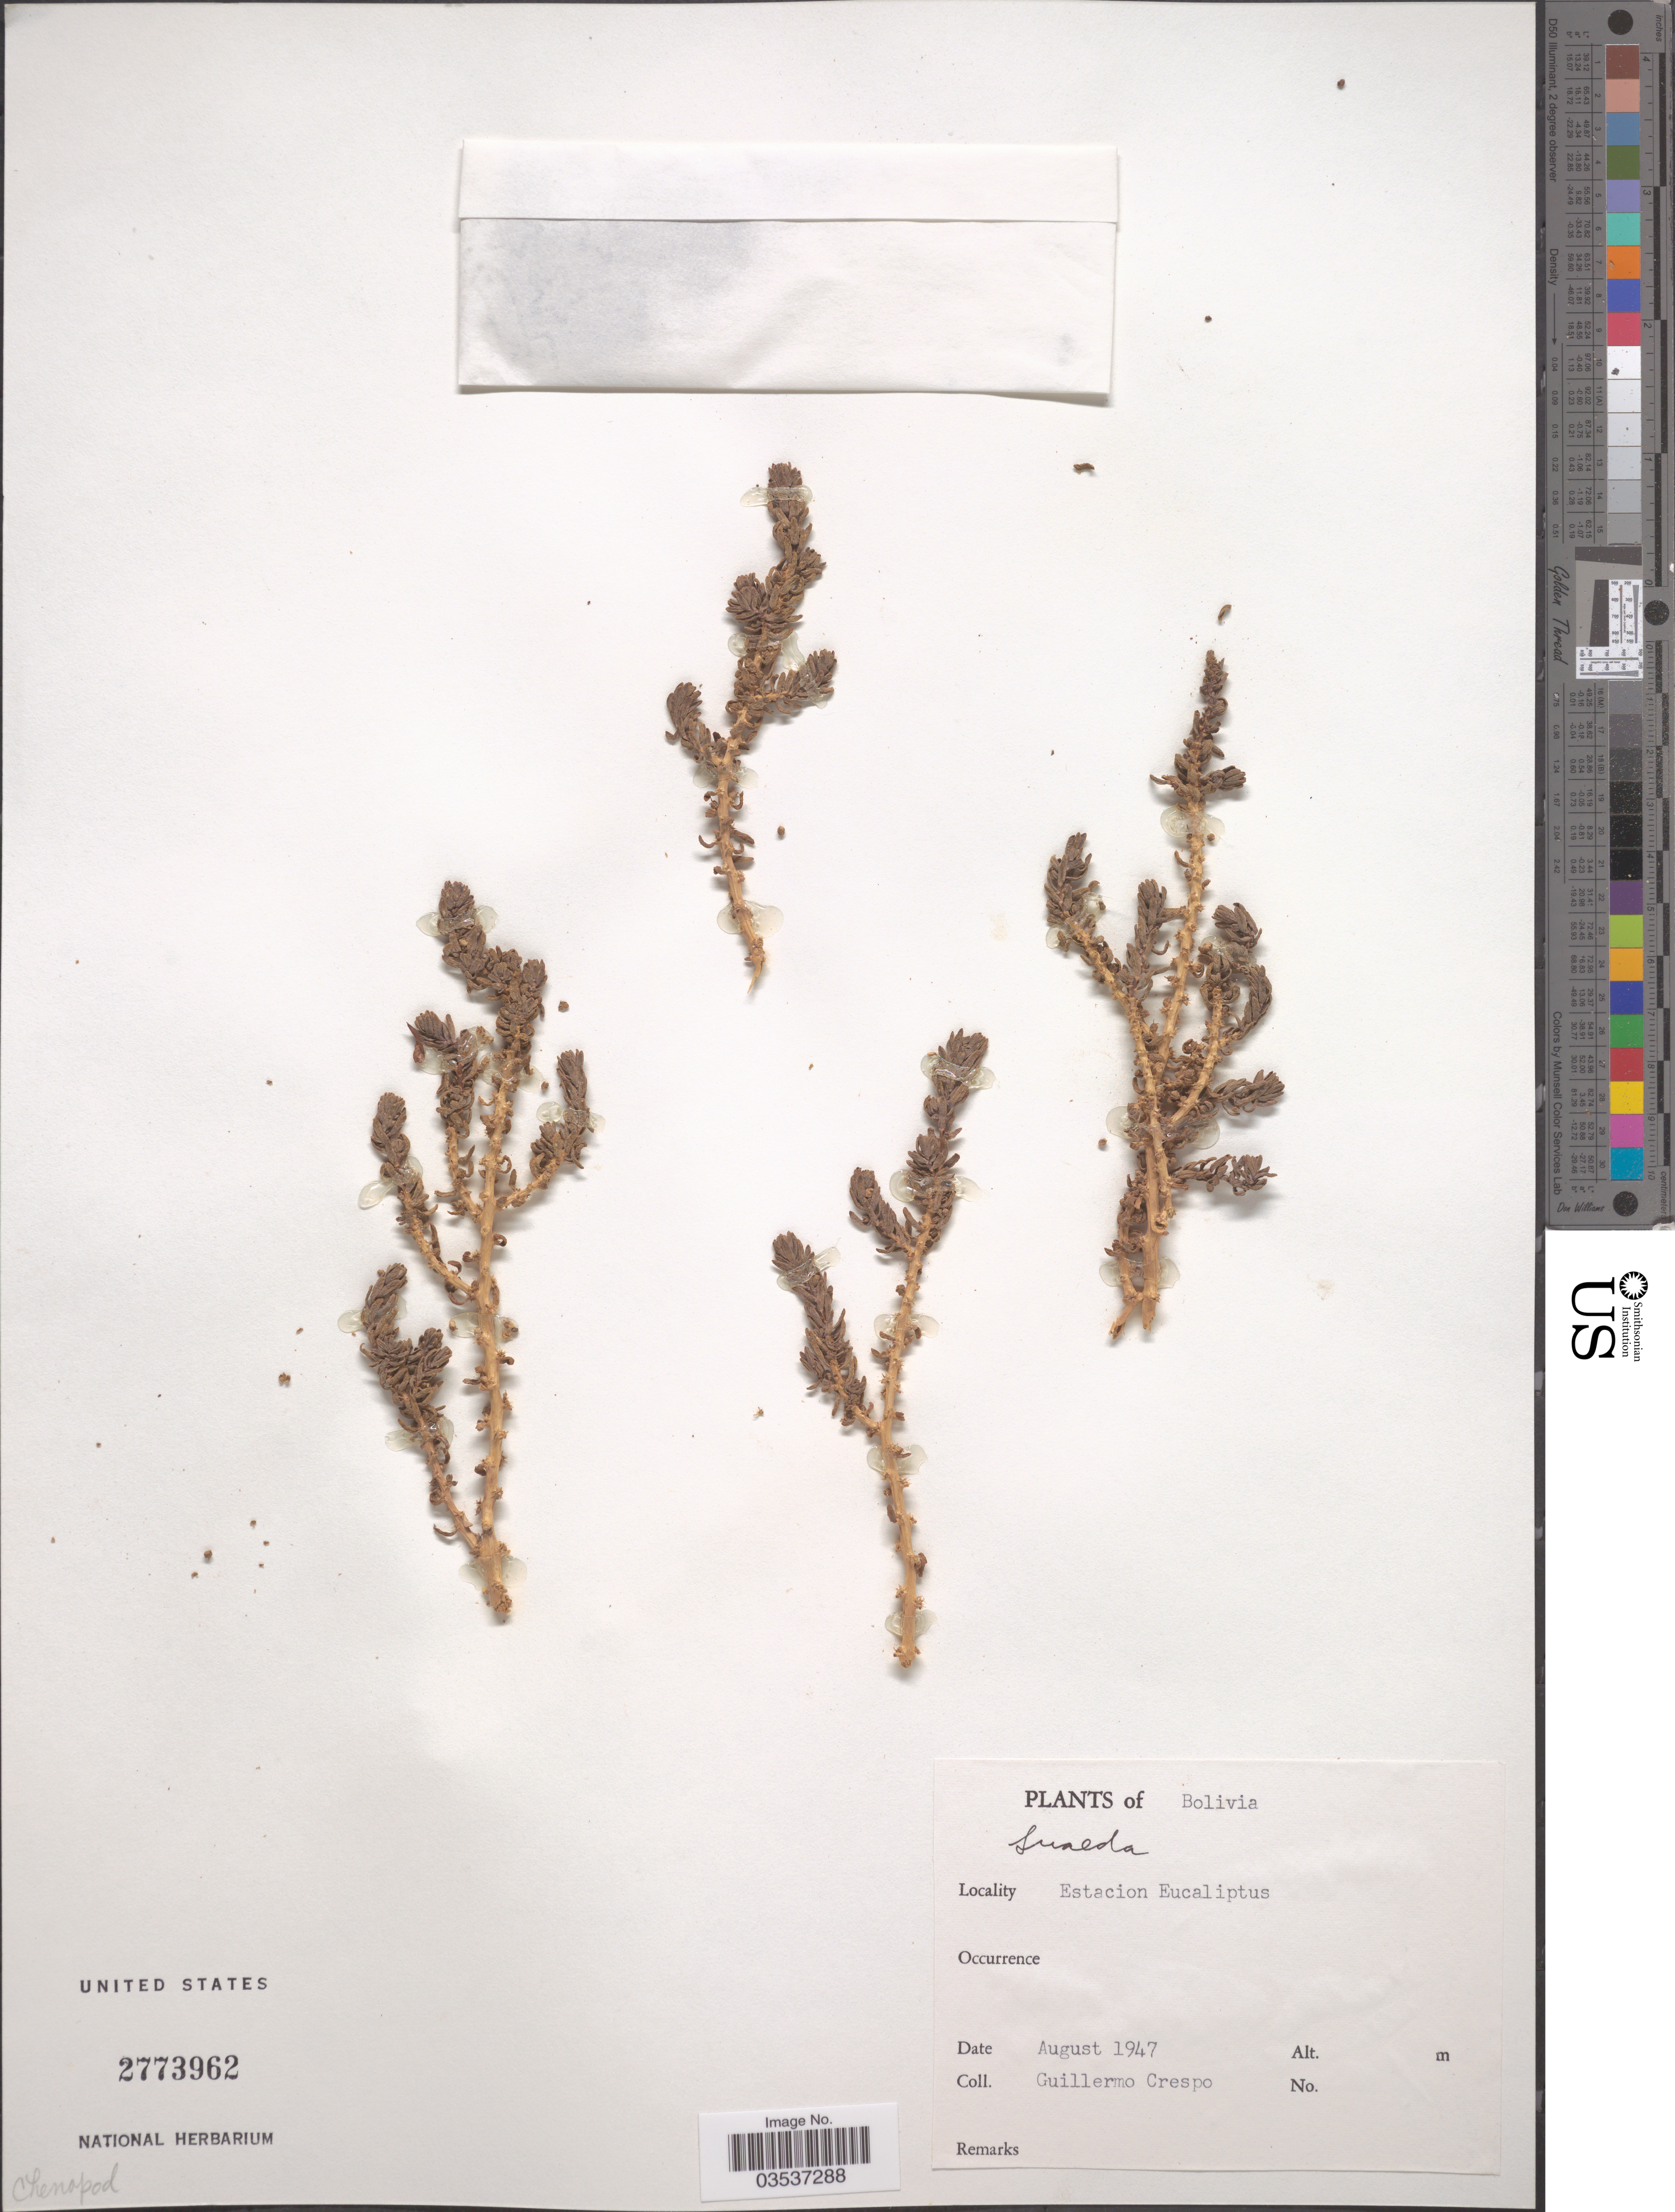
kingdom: Plantae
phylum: Tracheophyta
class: Magnoliopsida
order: Caryophyllales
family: Amaranthaceae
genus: Suaeda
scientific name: Suaeda sp.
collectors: G. Crespo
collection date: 1947-08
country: Bolivia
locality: Estacion Eucaliptus.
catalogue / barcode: US 2773962